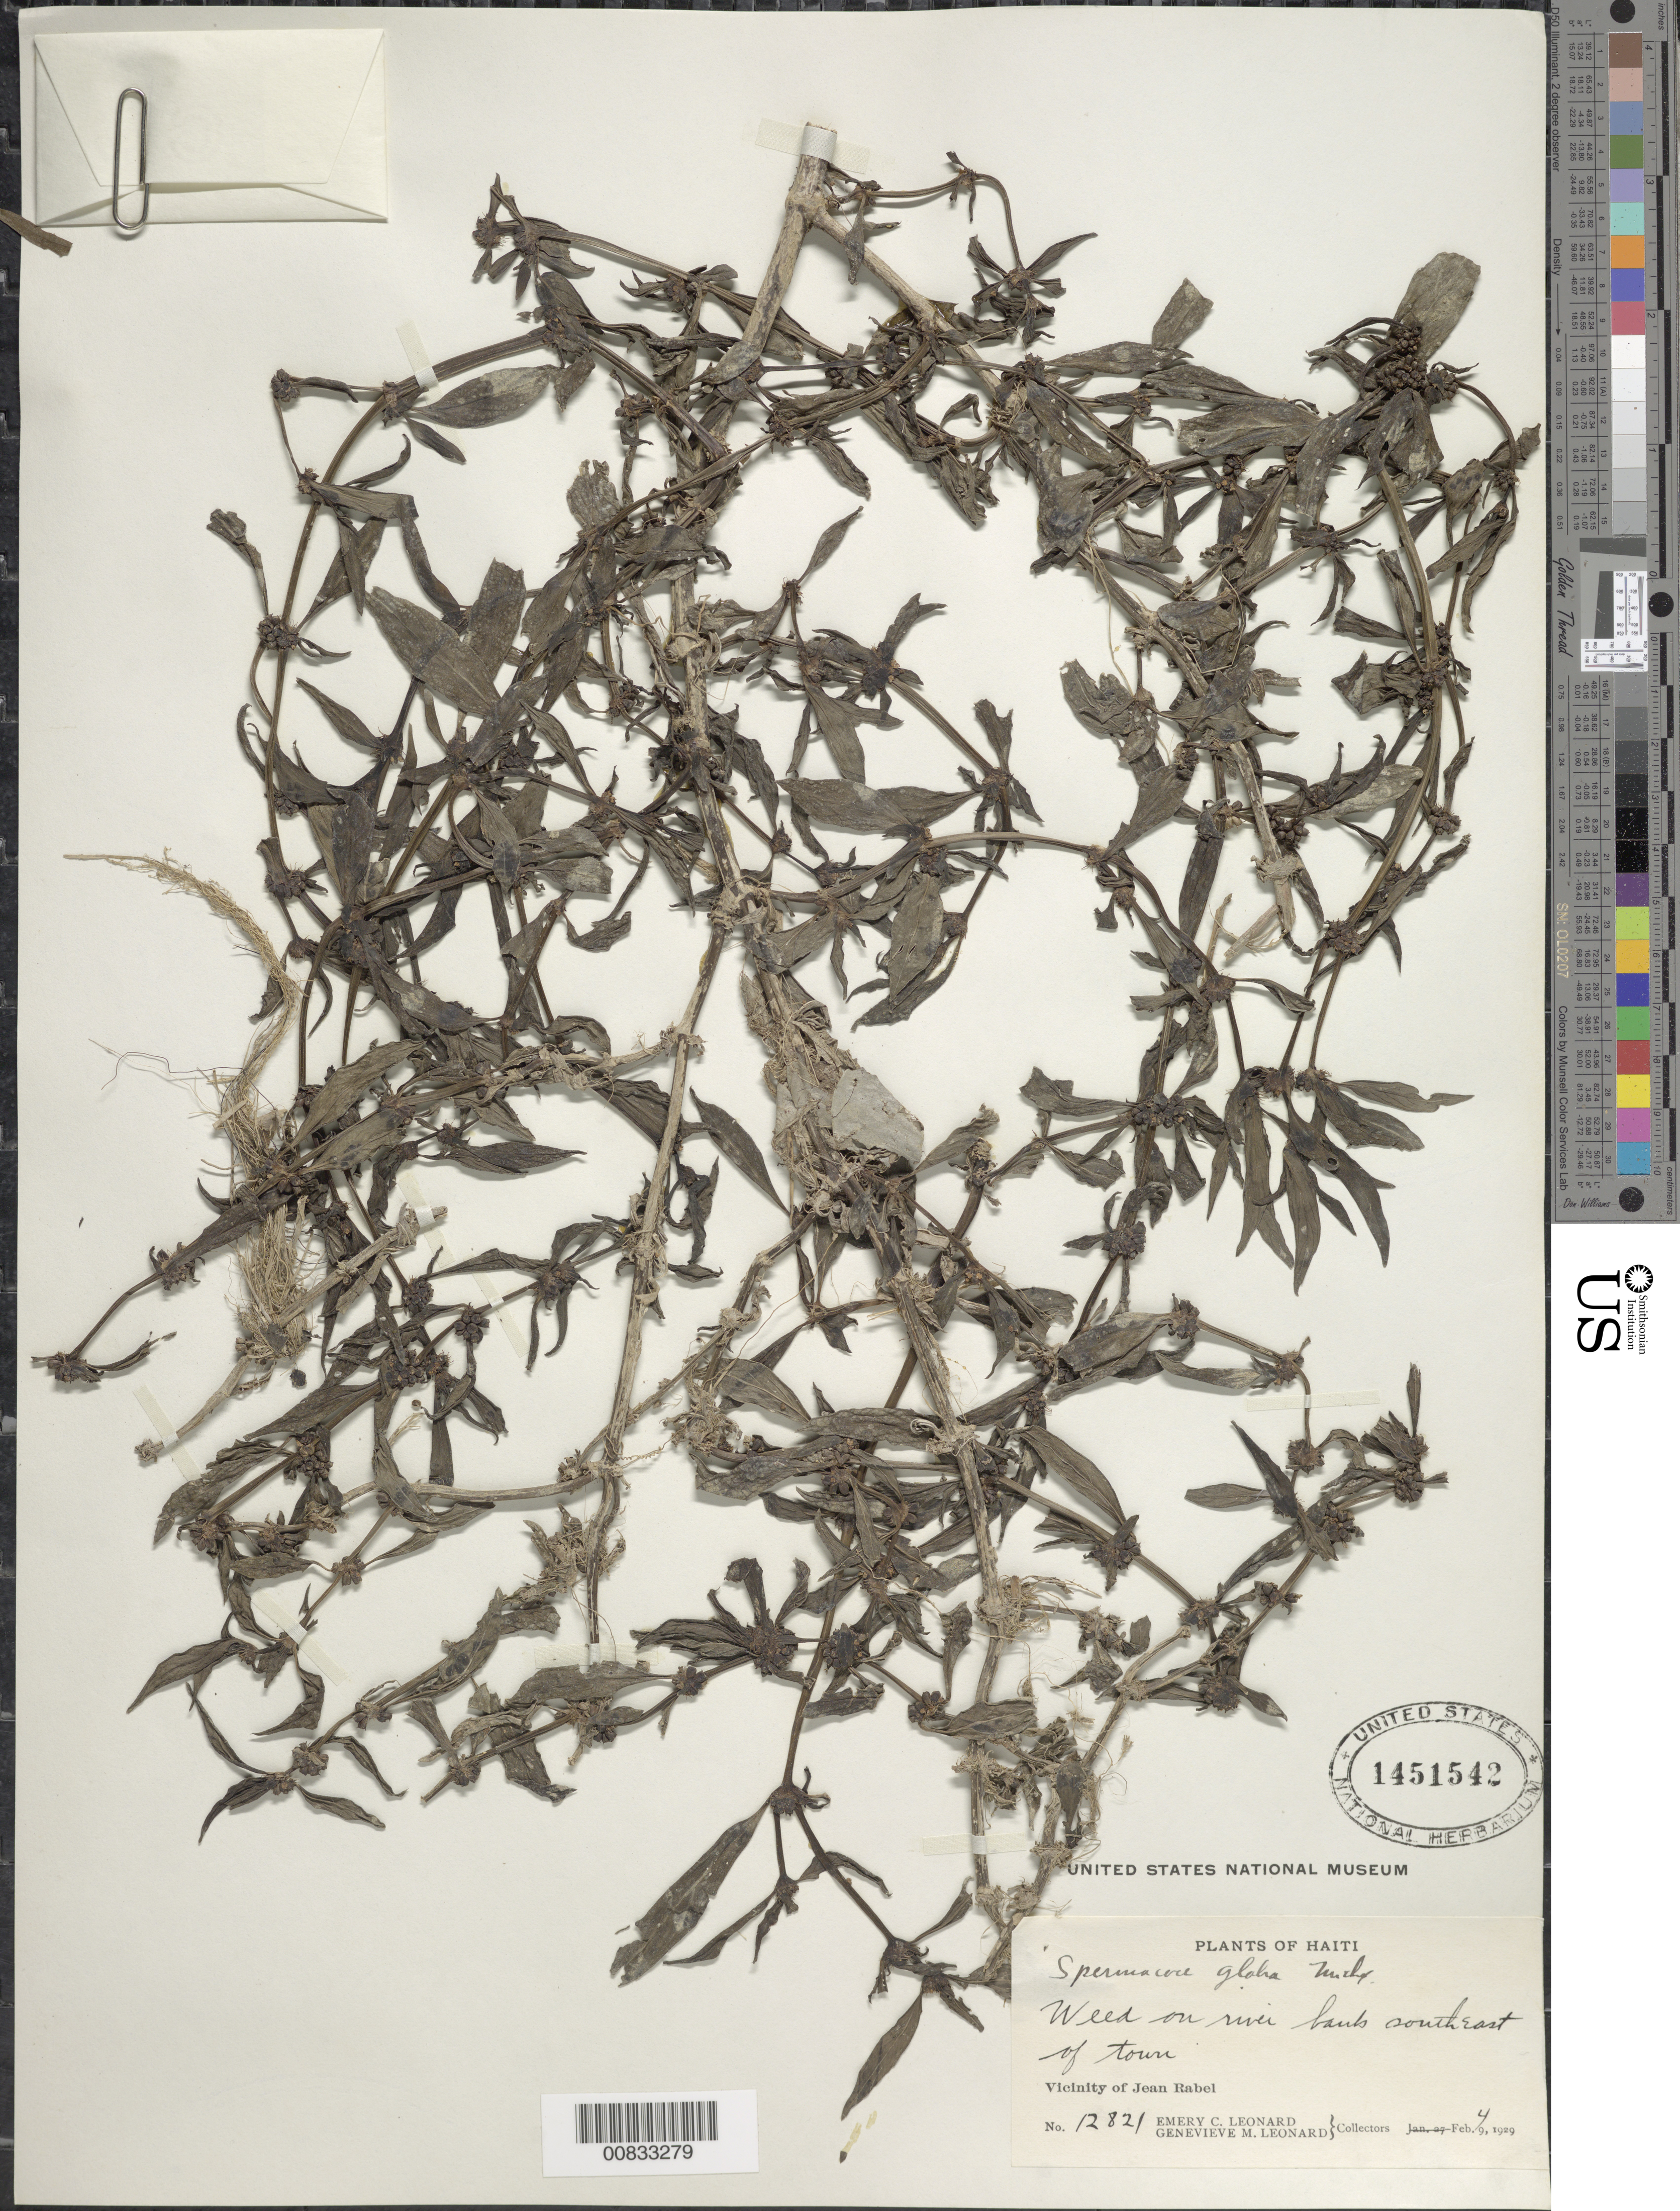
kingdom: Plantae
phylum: Tracheophyta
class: Magnoliopsida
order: Gentianales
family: Rubiaceae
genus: Spermacoce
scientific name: Spermacoce glabra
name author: Michx.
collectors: E. C. Leonard & G. M. Leonard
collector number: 12821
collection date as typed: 04 Feb 1929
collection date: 1929-02-04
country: Haiti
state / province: Nord-Ouest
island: Hispaniola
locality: Vicinity of Jean Rabel, SE of town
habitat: On river bank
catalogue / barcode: US 1451542